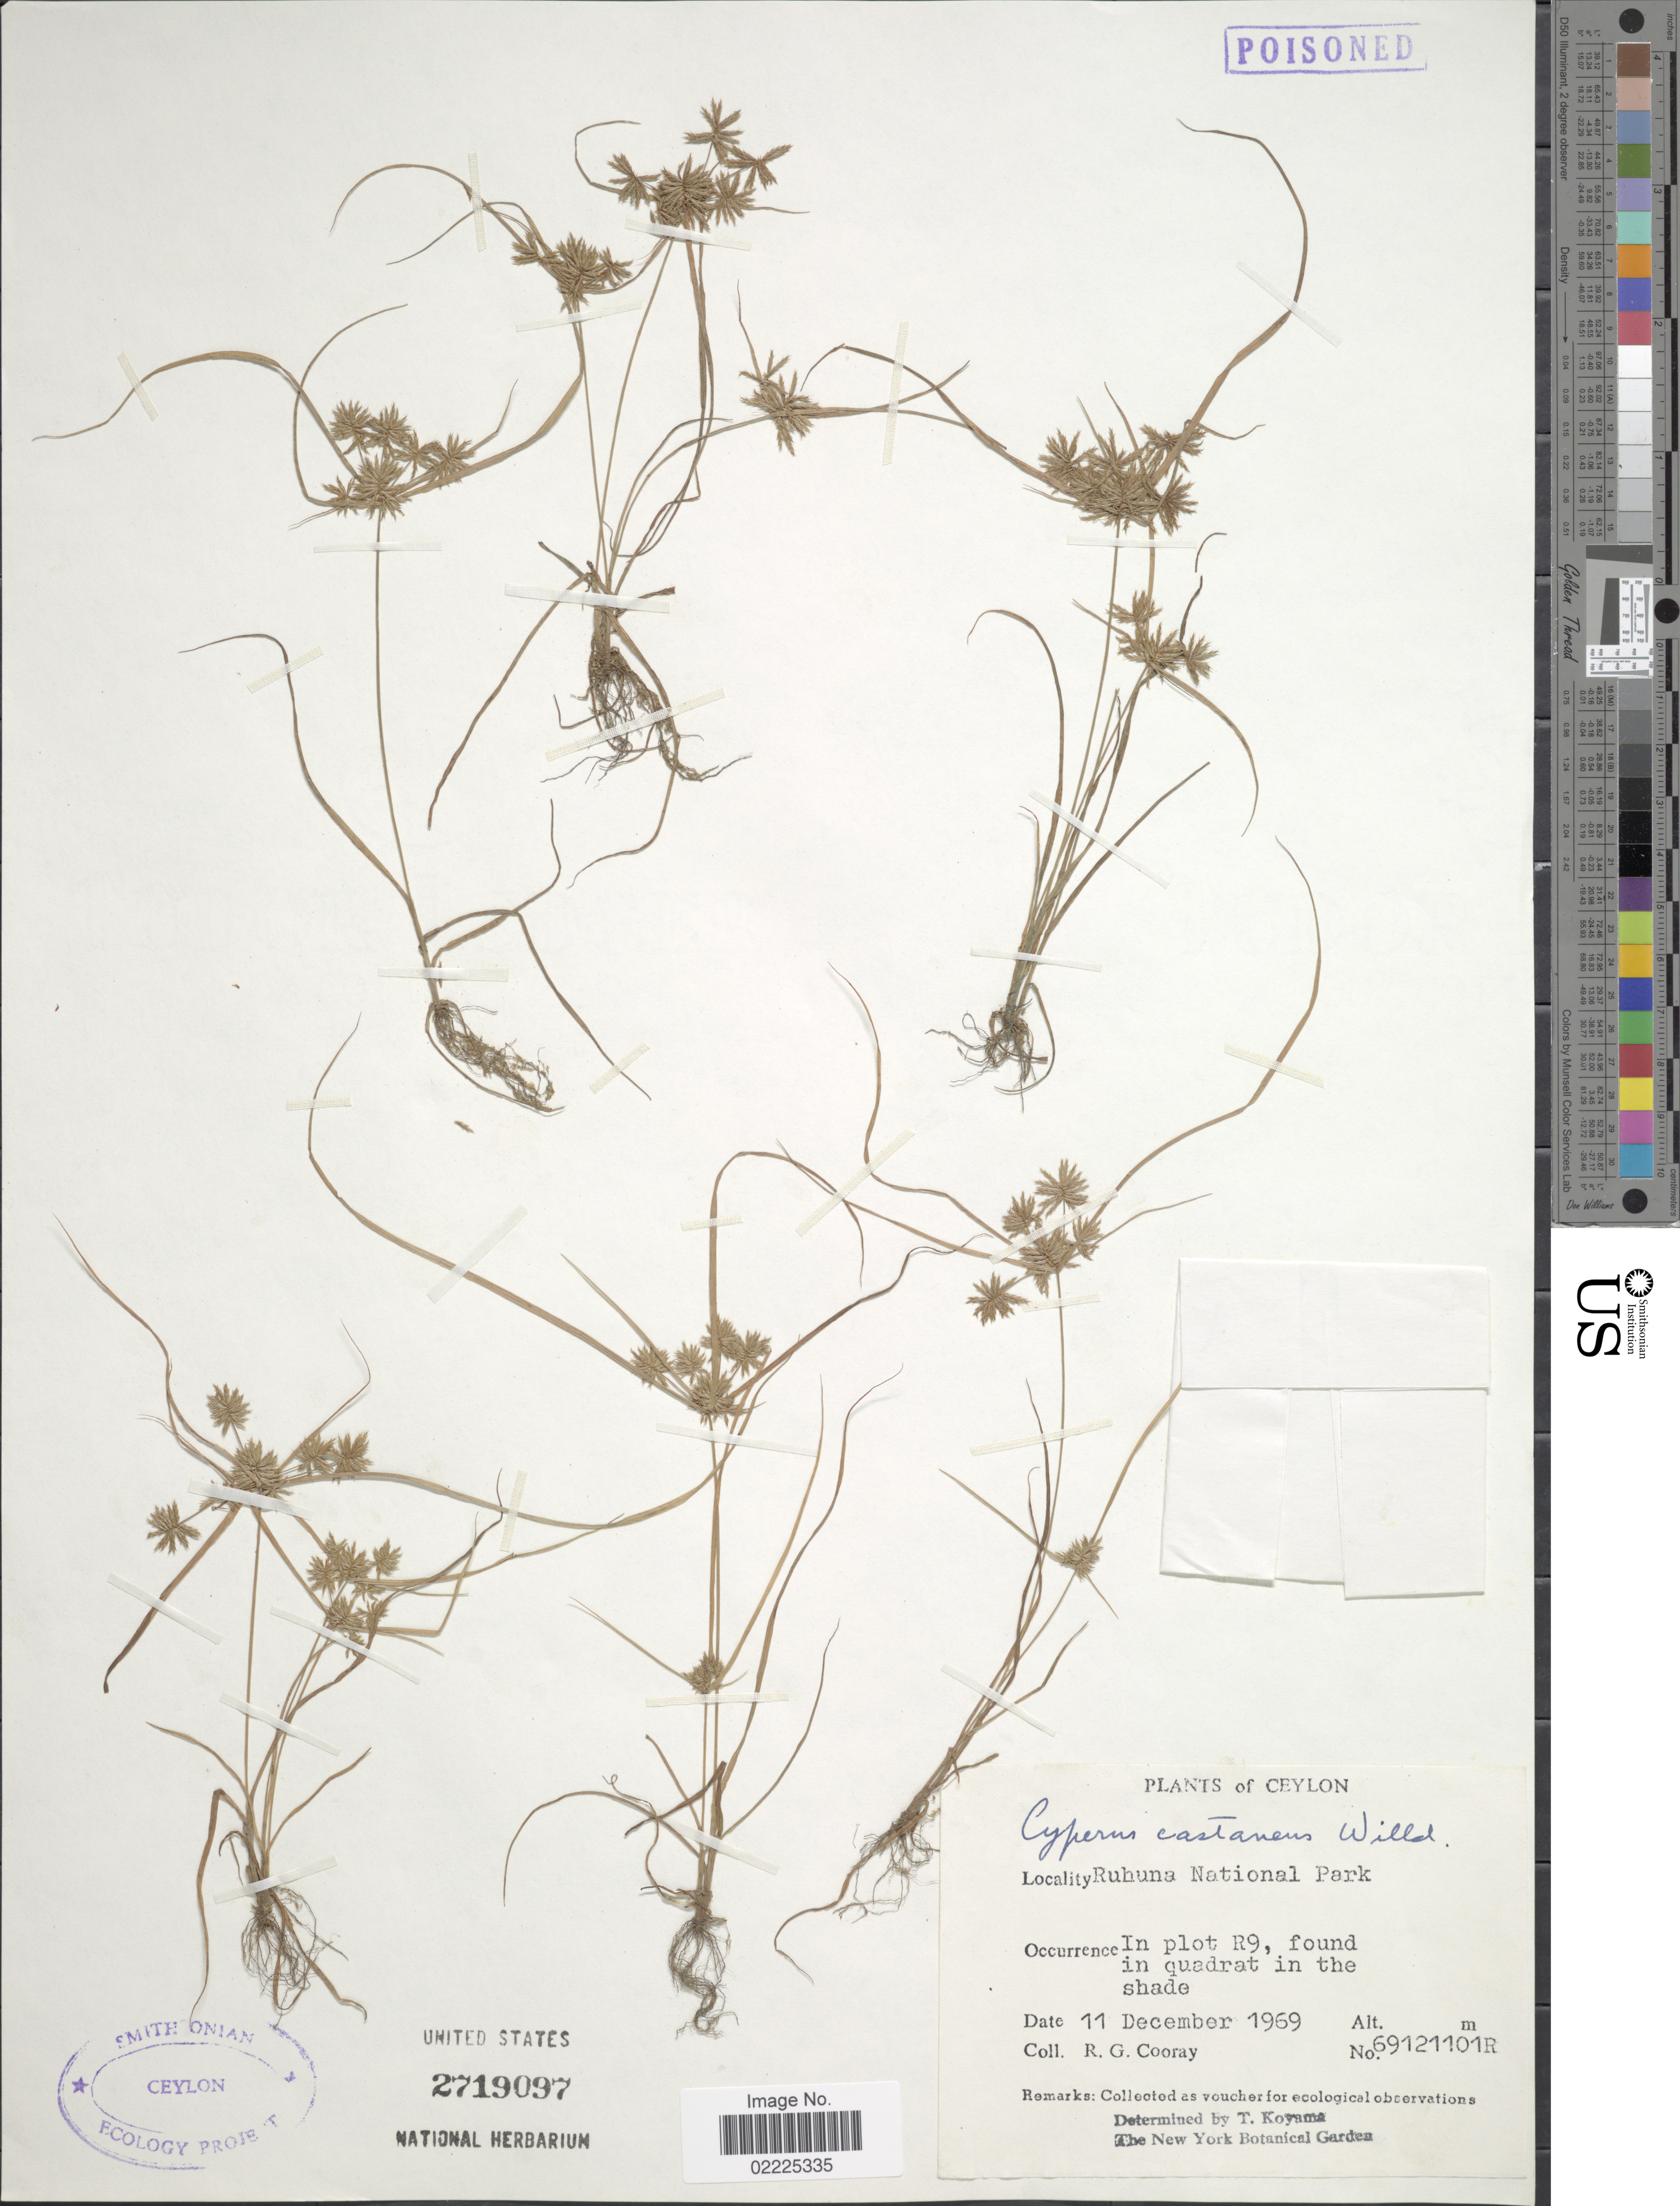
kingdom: Plantae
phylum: Tracheophyta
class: Liliopsida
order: Poales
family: Cyperaceae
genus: Cyperus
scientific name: Cyperus castaneus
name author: Willd.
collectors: R. Cooray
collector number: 69121101R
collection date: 1969-12-11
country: Sri Lanka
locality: Ceylon, Ruhuna National Park, In plot R9, found in quadrat in the shade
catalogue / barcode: US 2719097